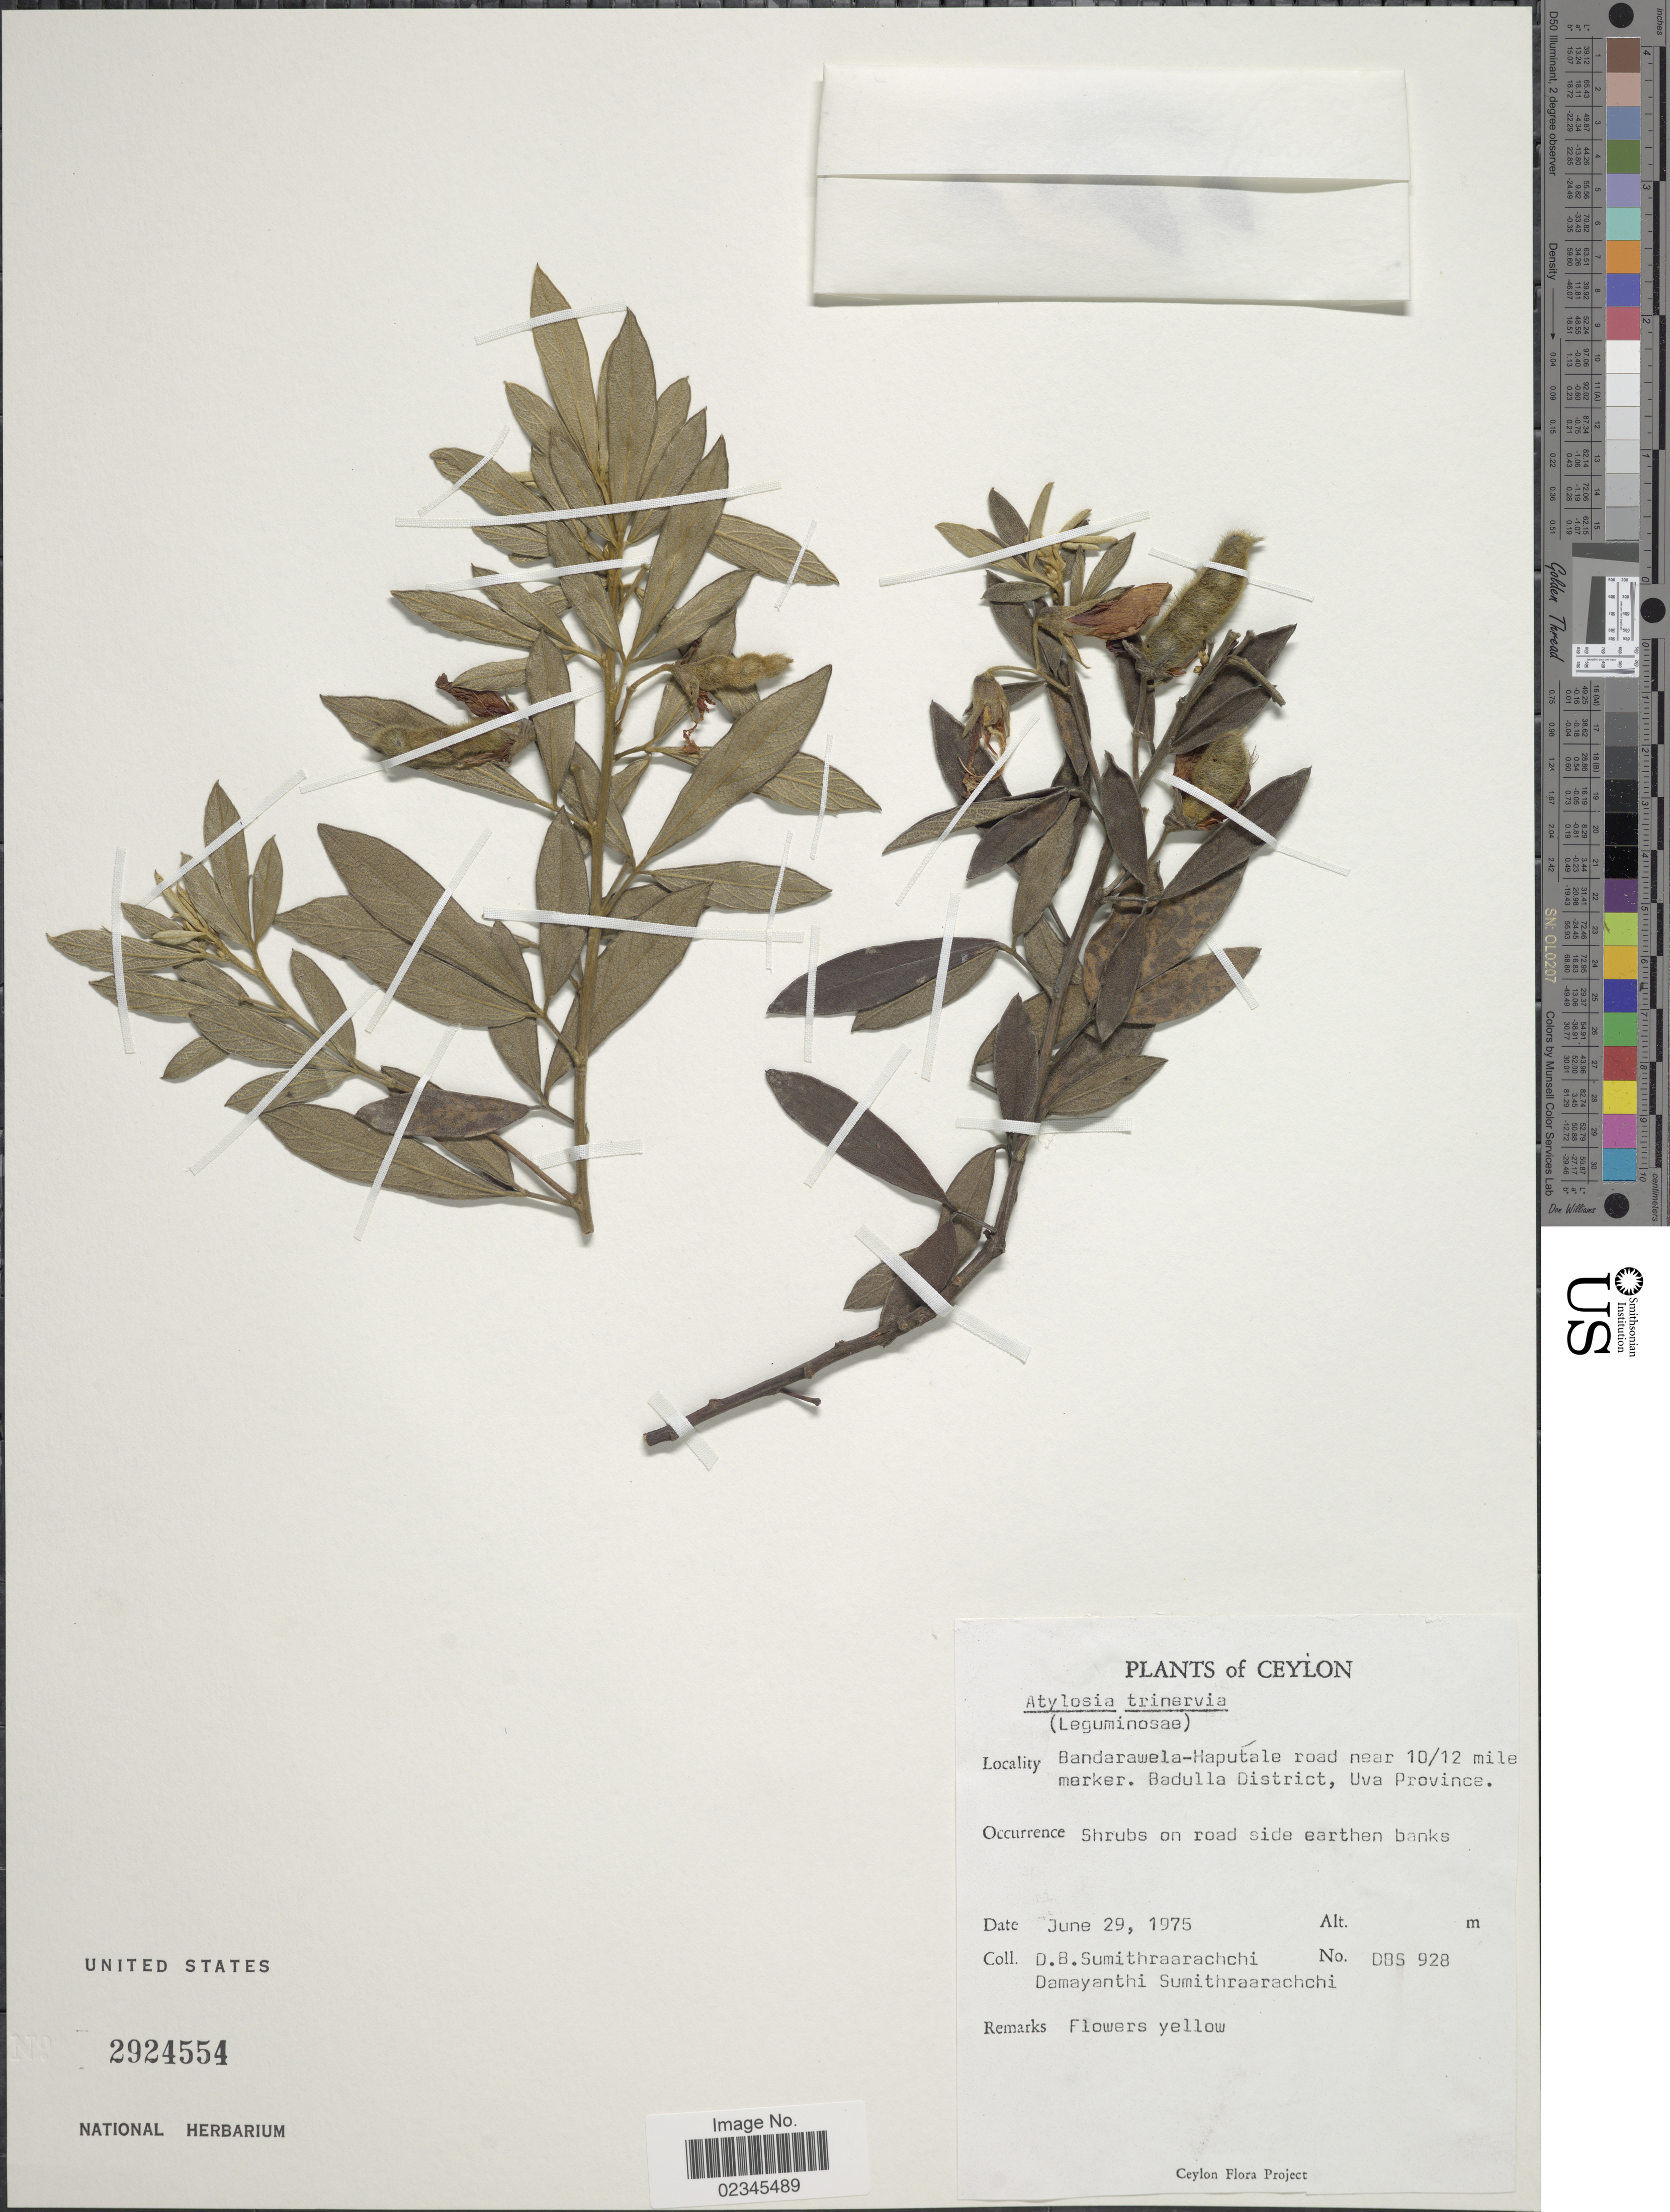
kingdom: Plantae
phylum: Tracheophyta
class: Magnoliopsida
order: Fabales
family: Fabaceae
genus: Cajanus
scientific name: Cajanus trinervius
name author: (DC.) Maesen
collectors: D. B. Sumithraarachchi & D. Sumithraarachchi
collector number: DBS 928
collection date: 1975-06-29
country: Sri Lanka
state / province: Uva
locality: Bandarawela-Haputale road near 10/12 mile marker. Badulla District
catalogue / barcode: US 2924554